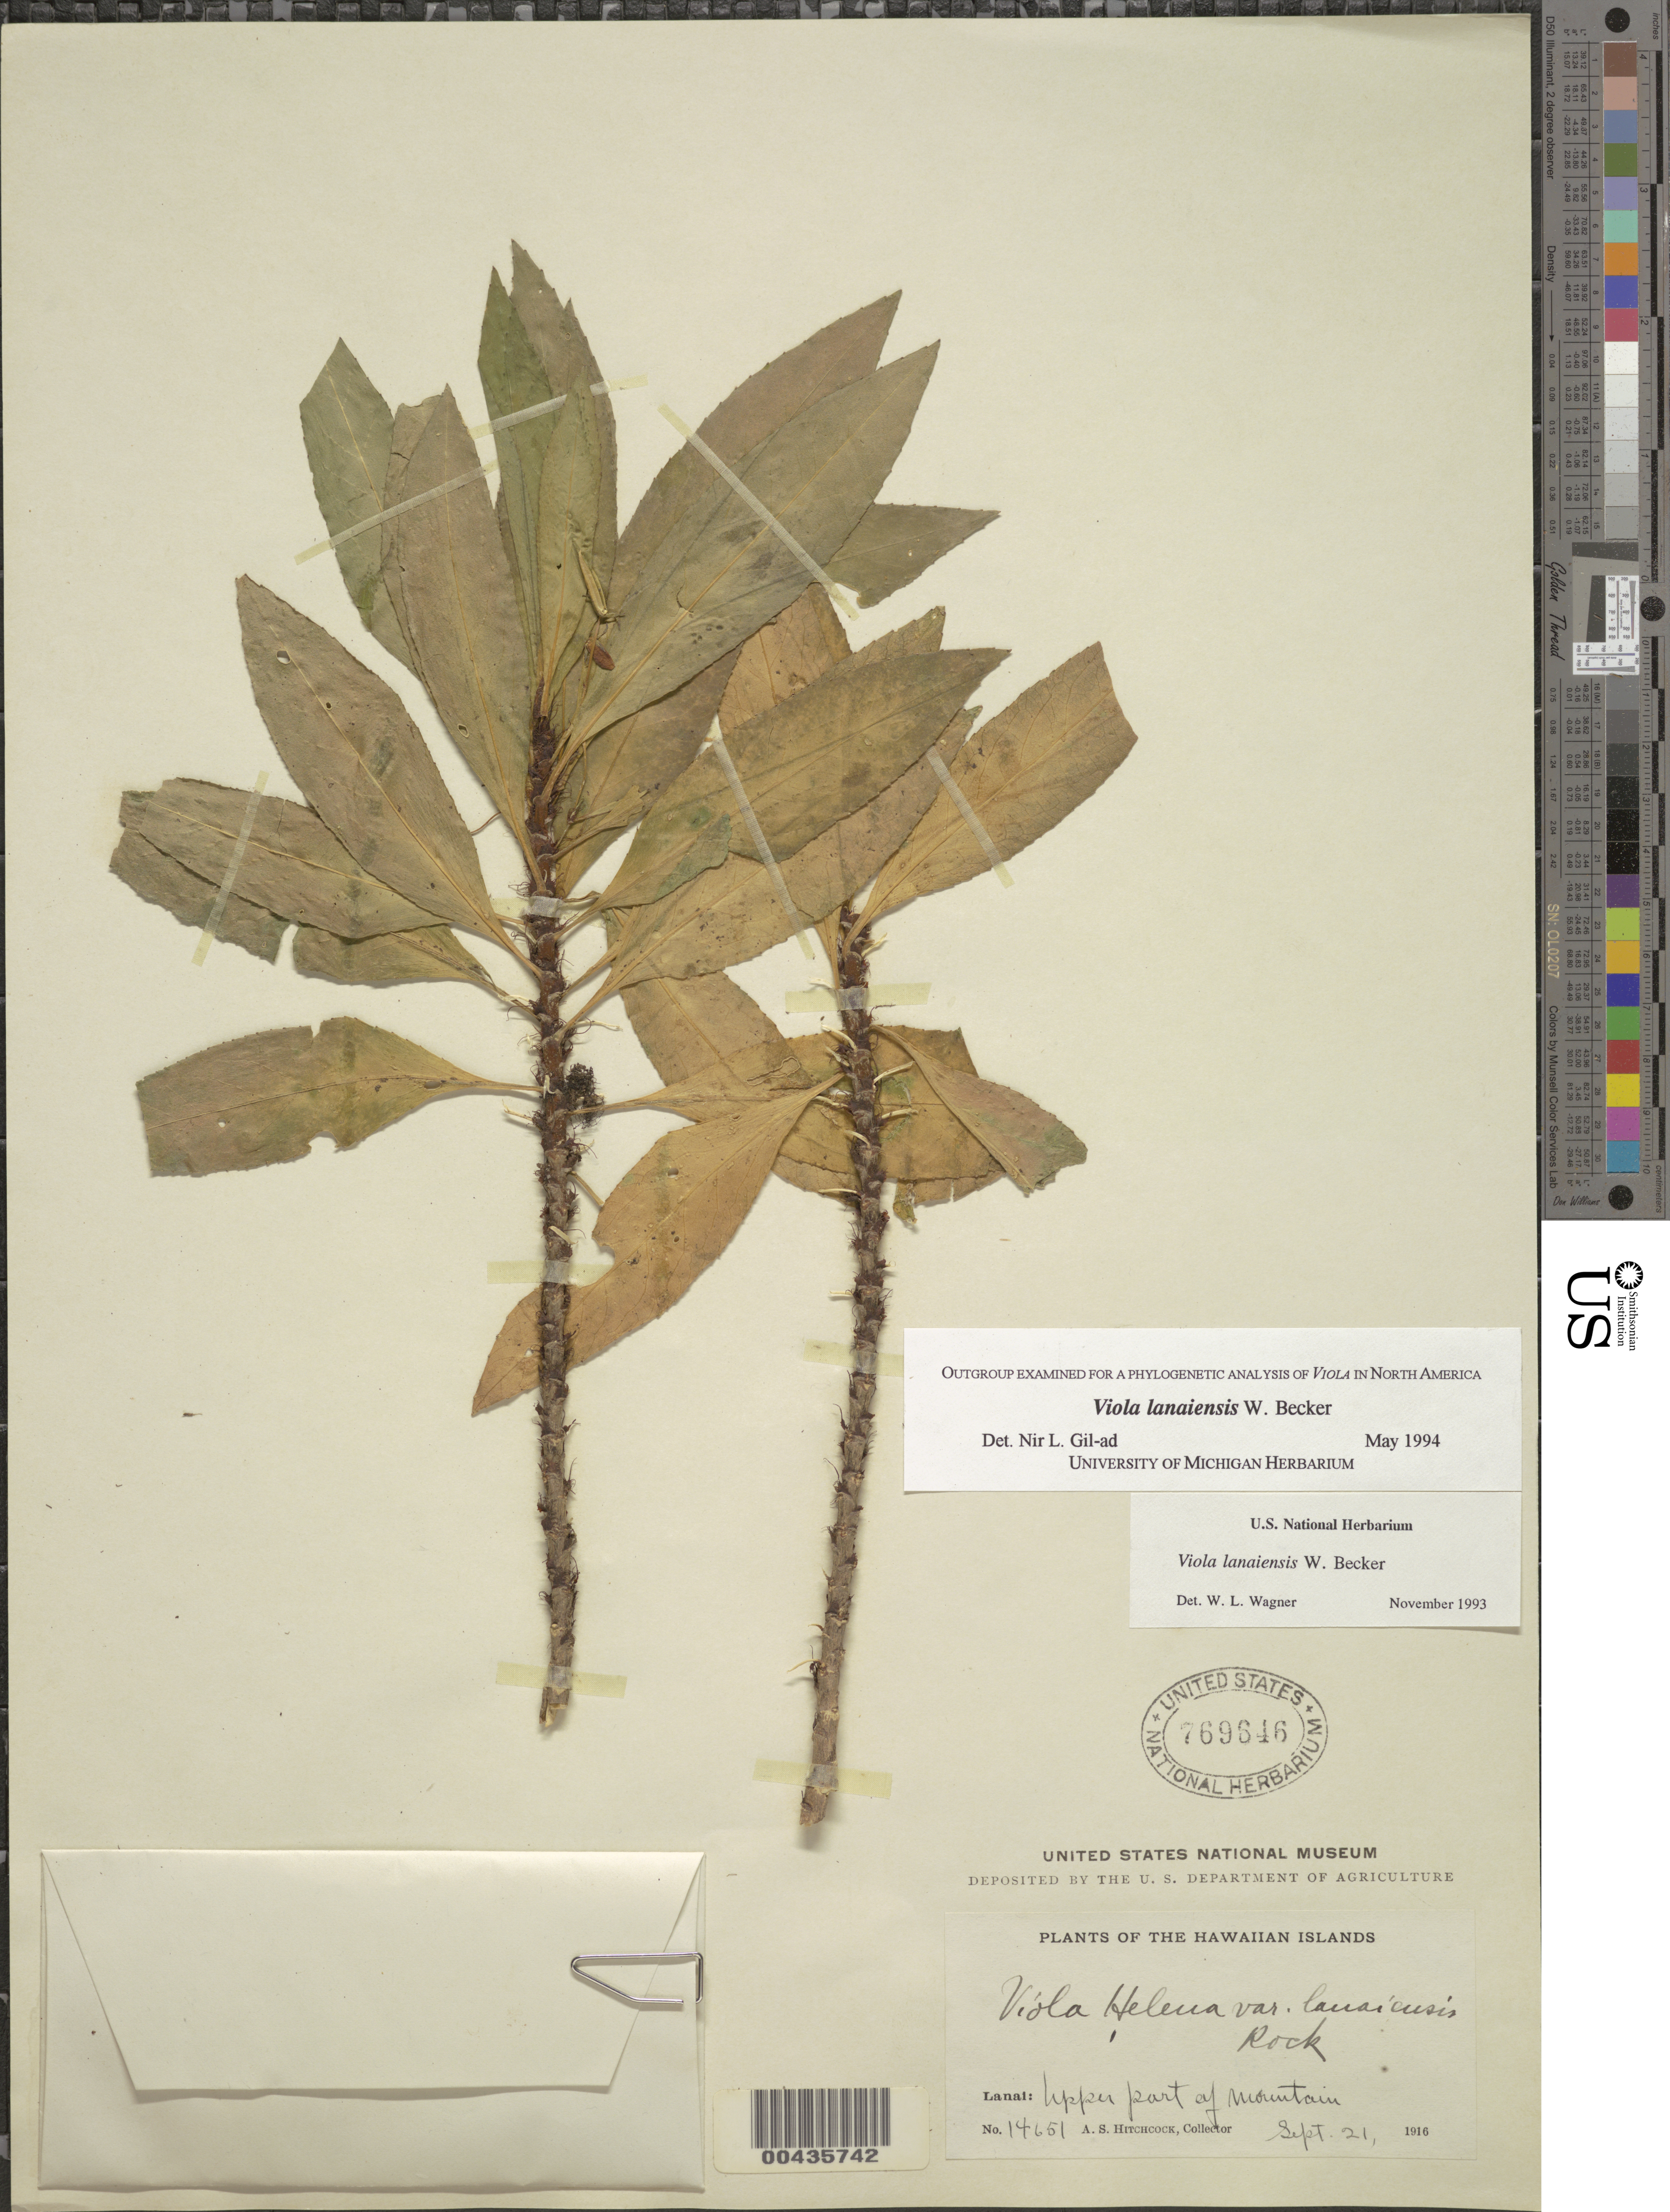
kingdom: Plantae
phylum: Tracheophyta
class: Magnoliopsida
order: Malpighiales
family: Violaceae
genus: Viola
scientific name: Viola lanaiensis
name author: W. Becker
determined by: Wagner, W. L., (BOT), Smithsonian Institution - National Museum of Natural History (UNITED STATES)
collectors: A. S. Hitchcock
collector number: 14651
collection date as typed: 21 Sep 1916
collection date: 1916-09-21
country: United States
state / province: Hawaii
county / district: Maui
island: Lana'i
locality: Upper part of mountain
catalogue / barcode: US 769646